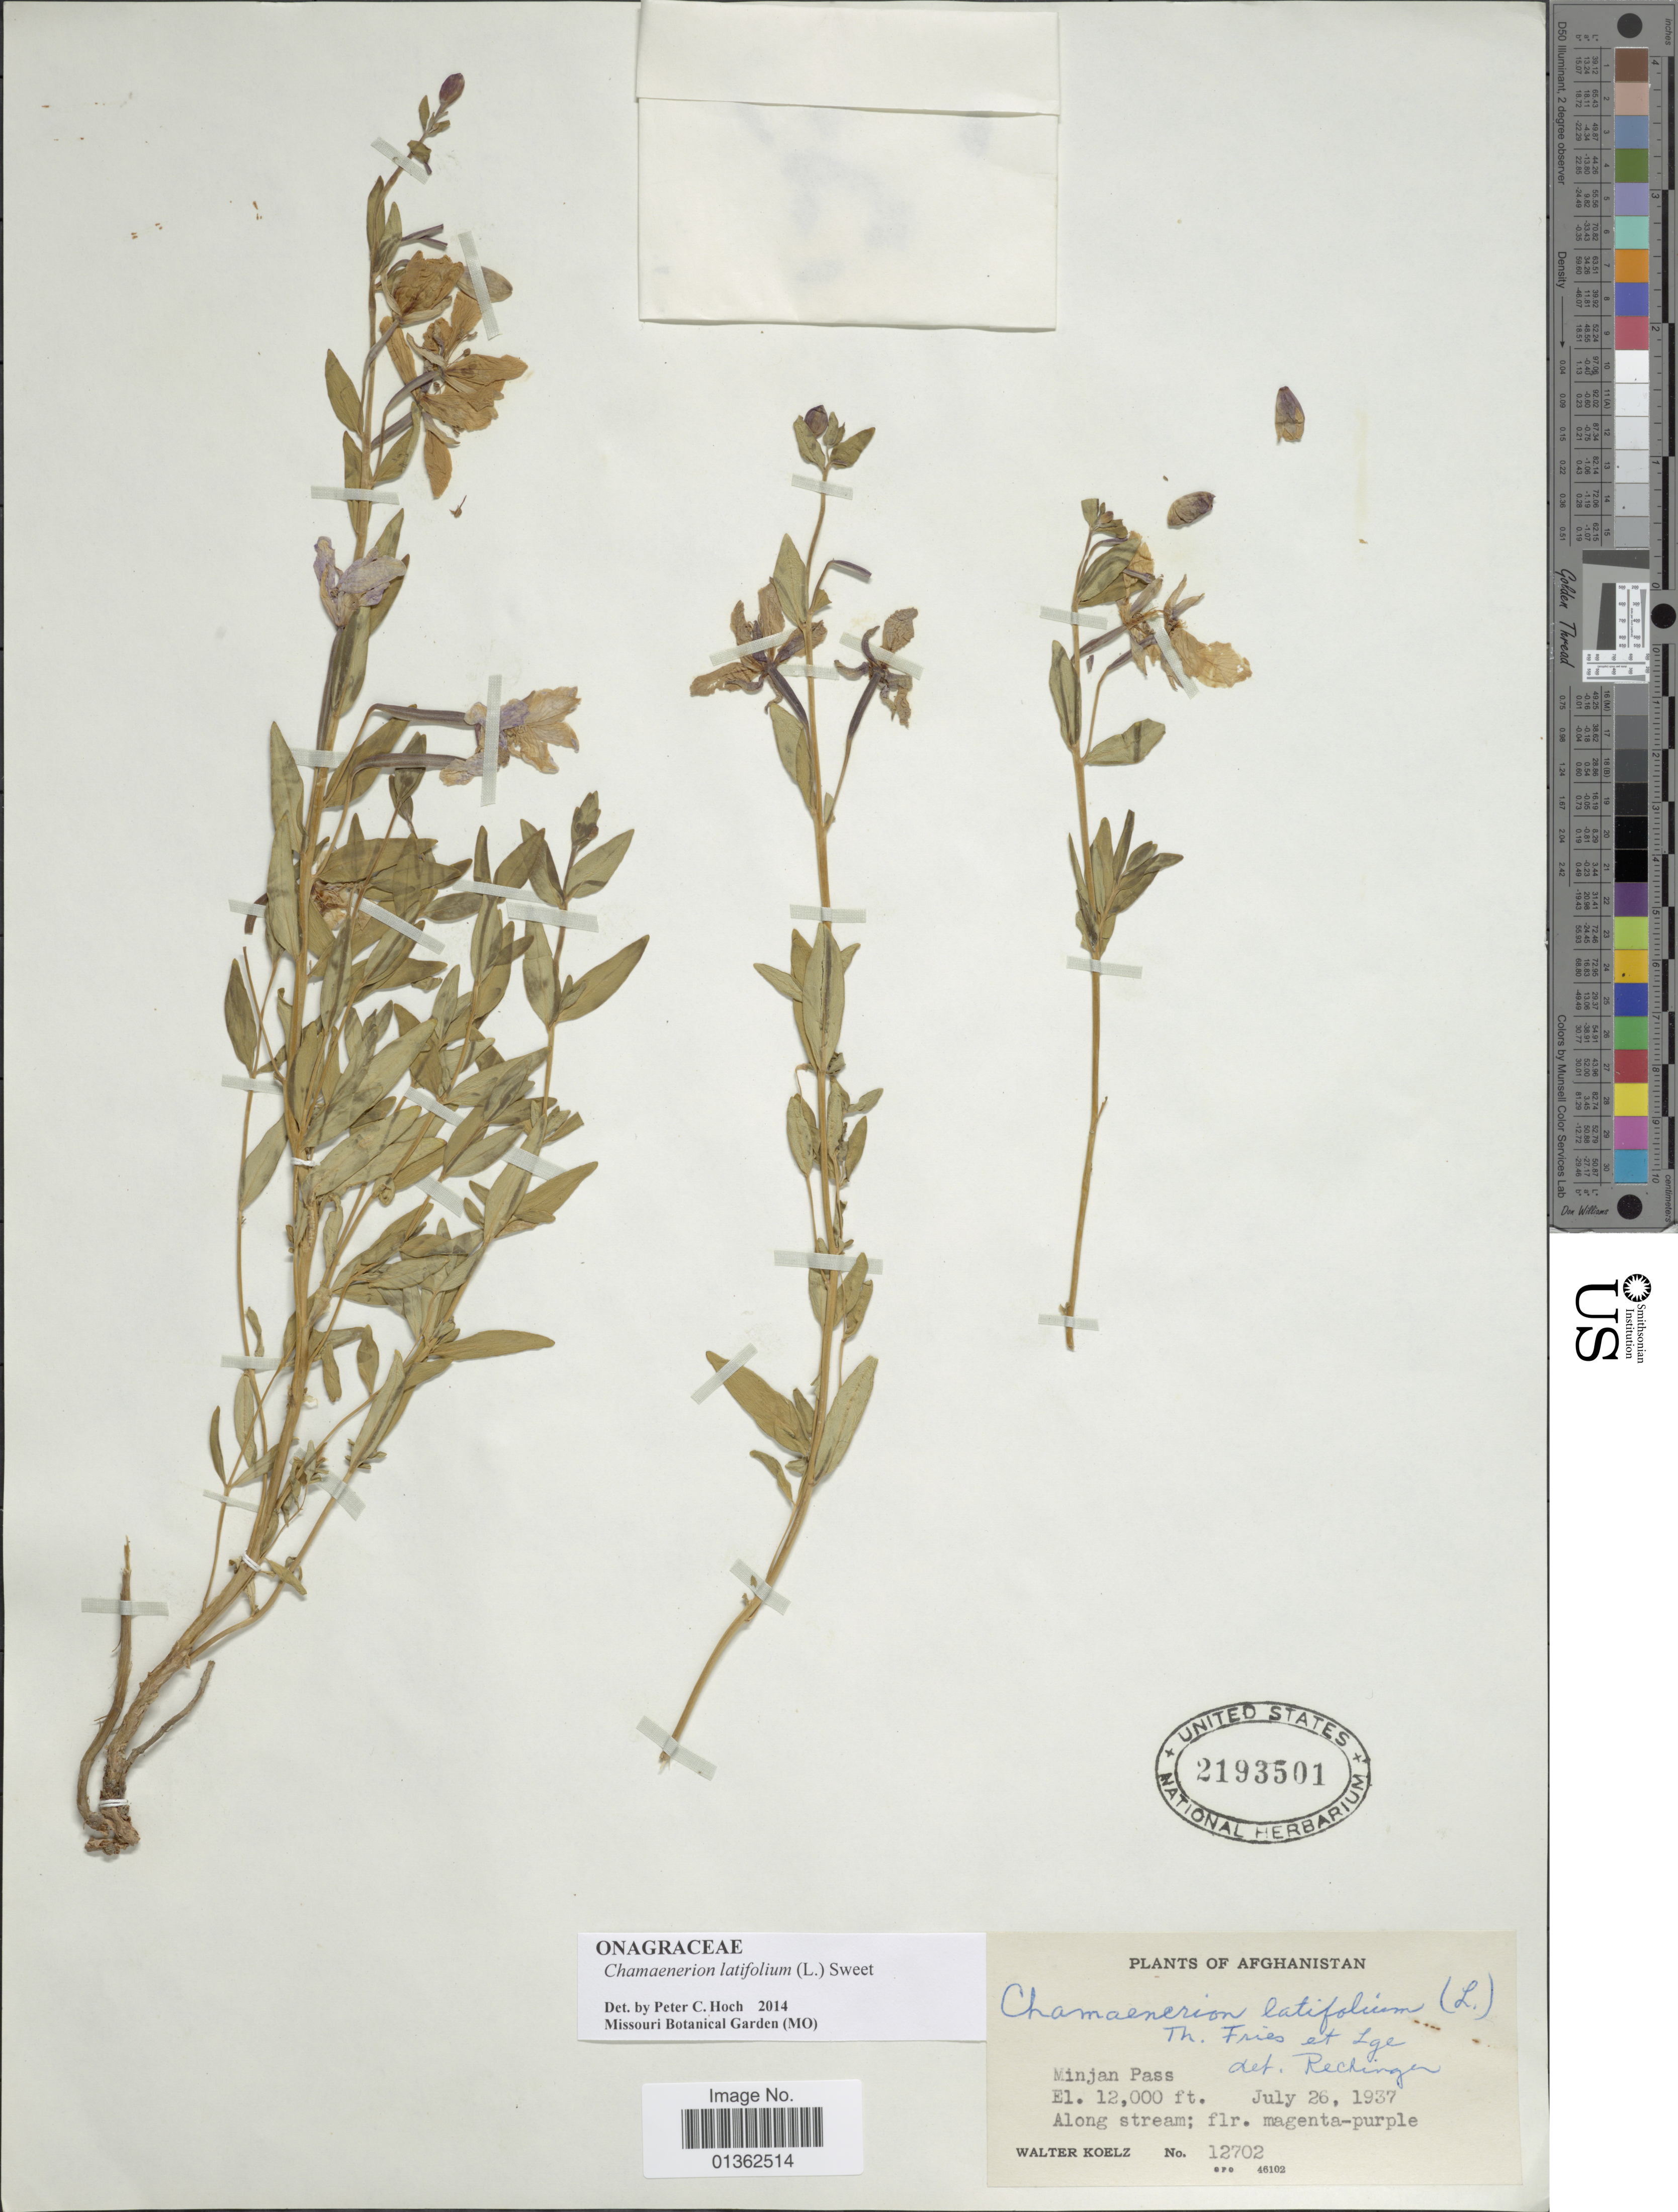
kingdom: Plantae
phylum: Tracheophyta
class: Magnoliopsida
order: Myrtales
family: Onagraceae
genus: Chamaenerion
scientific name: Chamaenerion latifolium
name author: (L.) Th. Fr. & Lange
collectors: W. N. Koelz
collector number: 12702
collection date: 1937-07-26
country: Afghanistan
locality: Minjan Pass.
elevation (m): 3658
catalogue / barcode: US 2193501